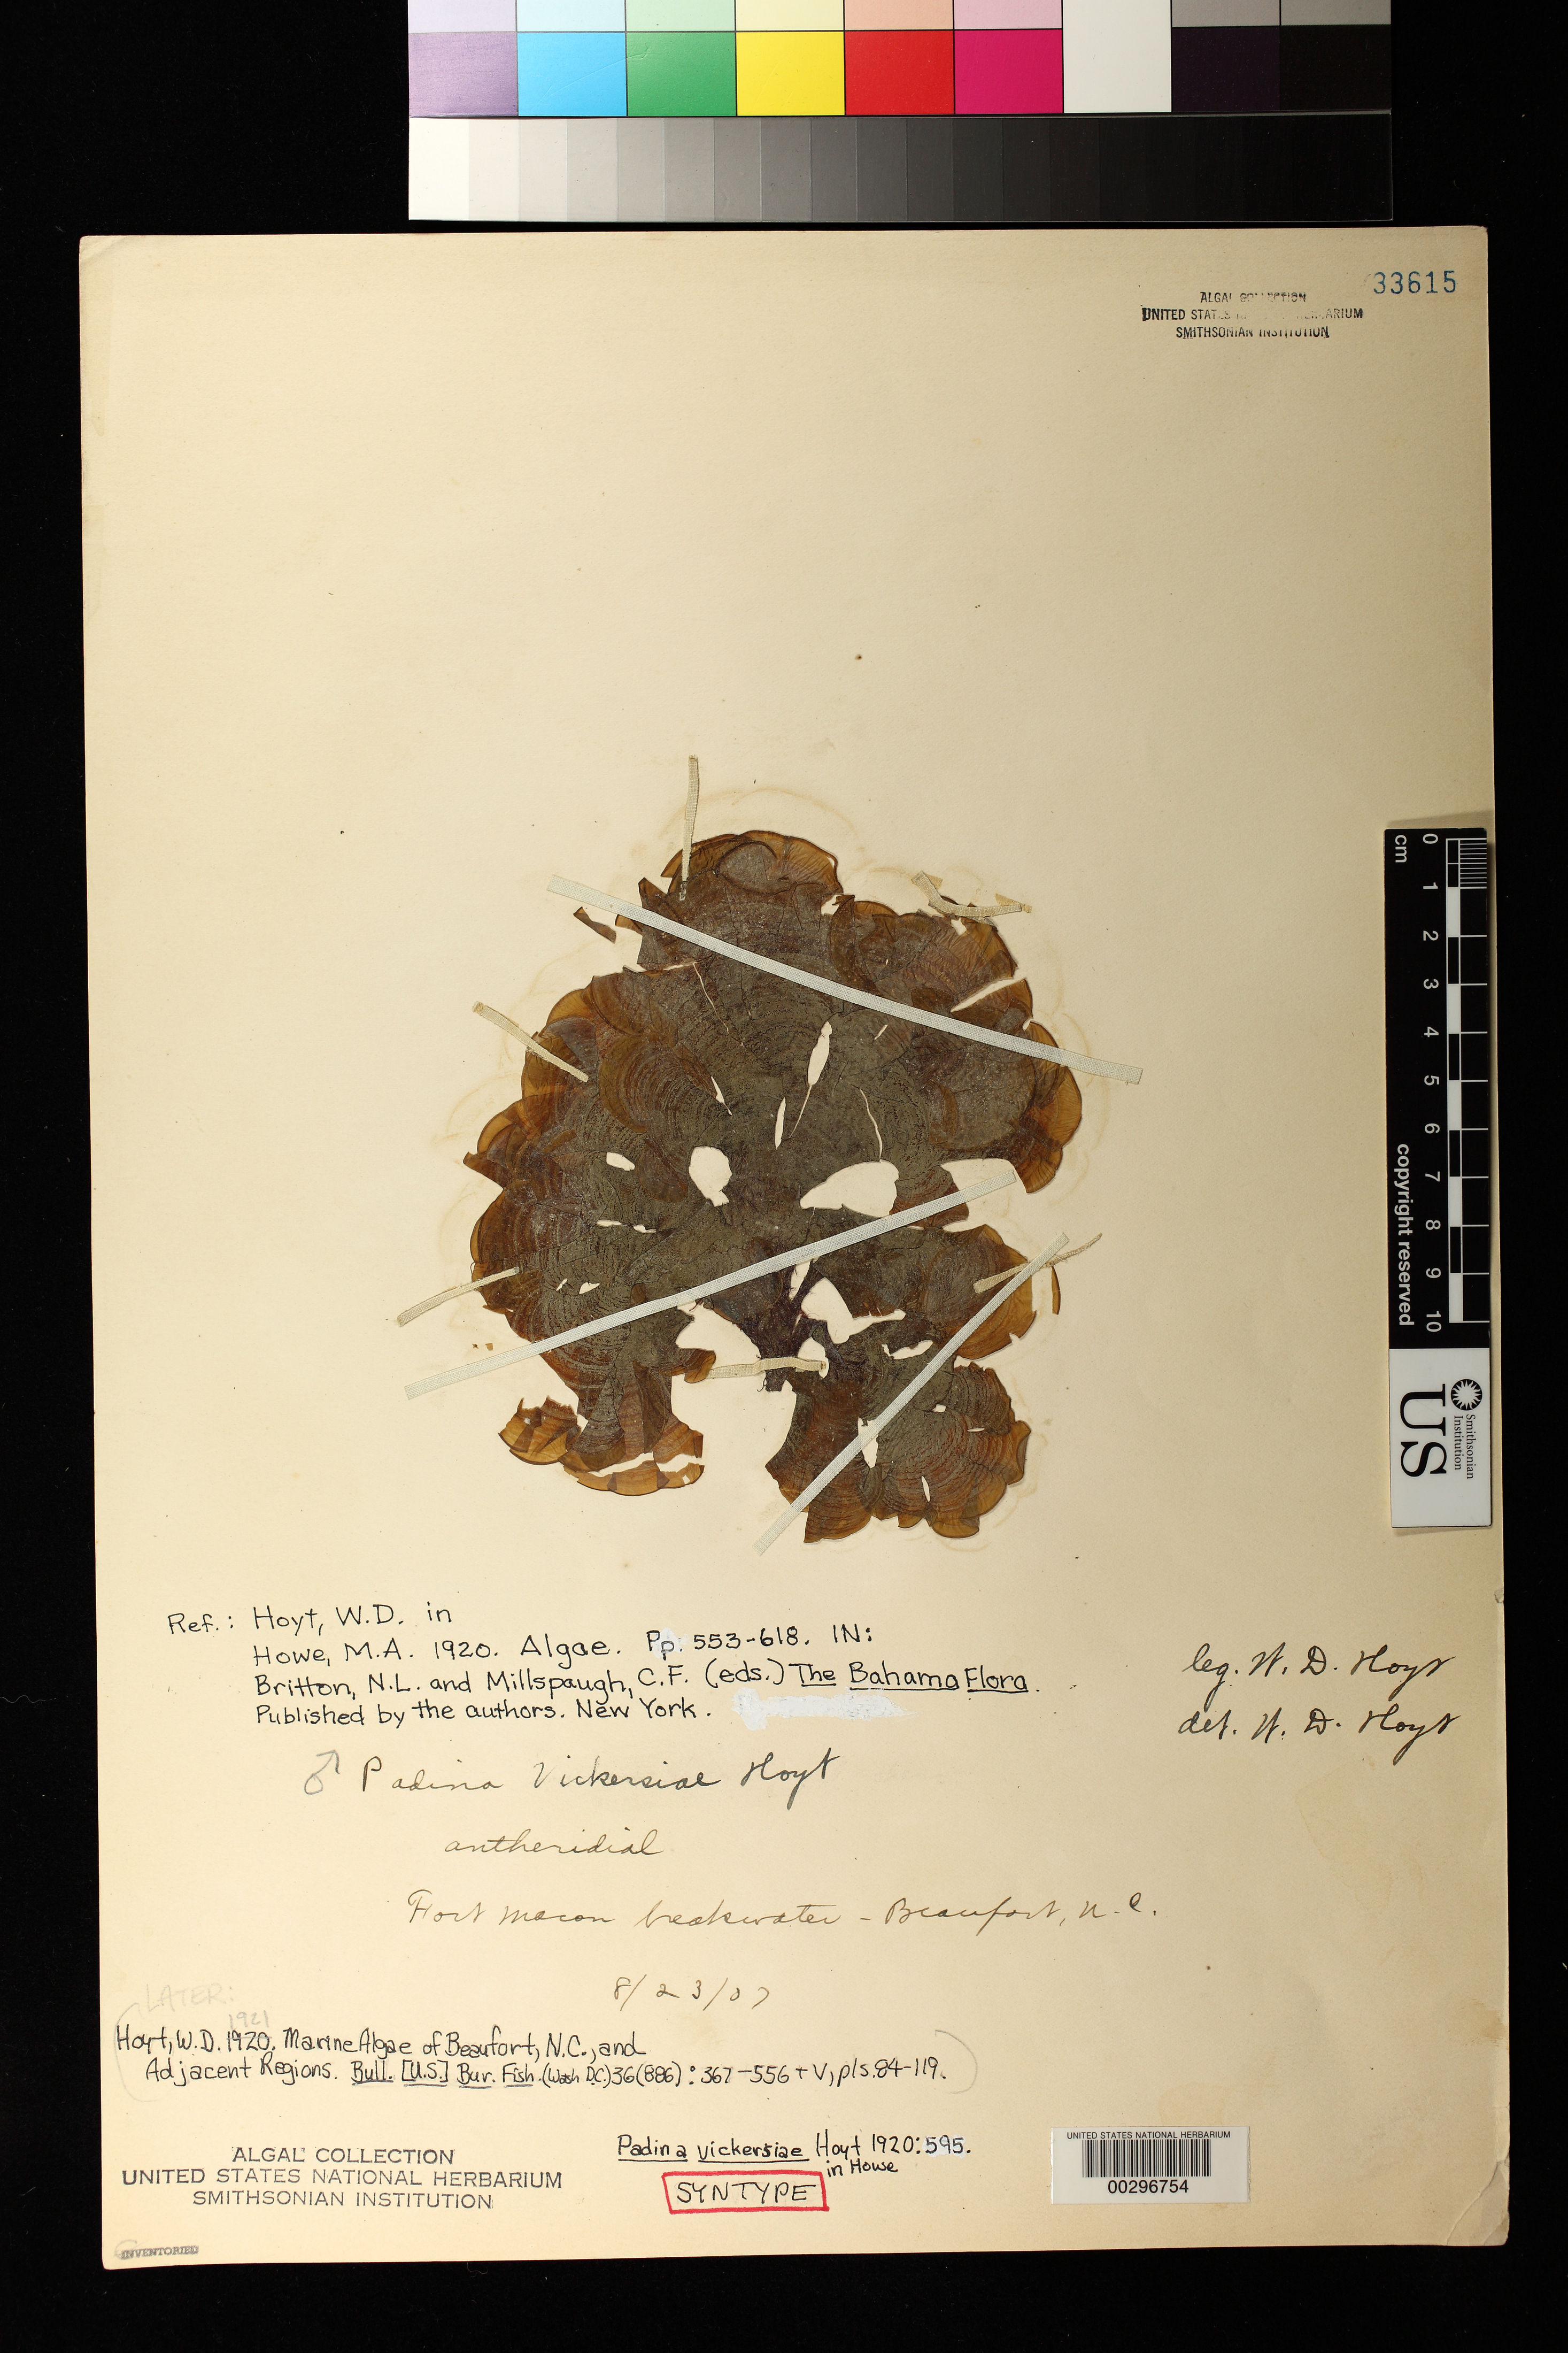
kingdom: Chromista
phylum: Ochrophyta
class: Phaeophyceae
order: Dictyotales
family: Dictyotaceae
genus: Padina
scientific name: Padina vickersiae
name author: Hoyt in M. Howe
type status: Syntype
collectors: W. D. Hoyt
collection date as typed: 23 Aug 1907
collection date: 1907-08-23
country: United States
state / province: North Carolina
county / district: Carteret County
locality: Beaufort, Fort Macon breakwater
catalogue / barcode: US 33615